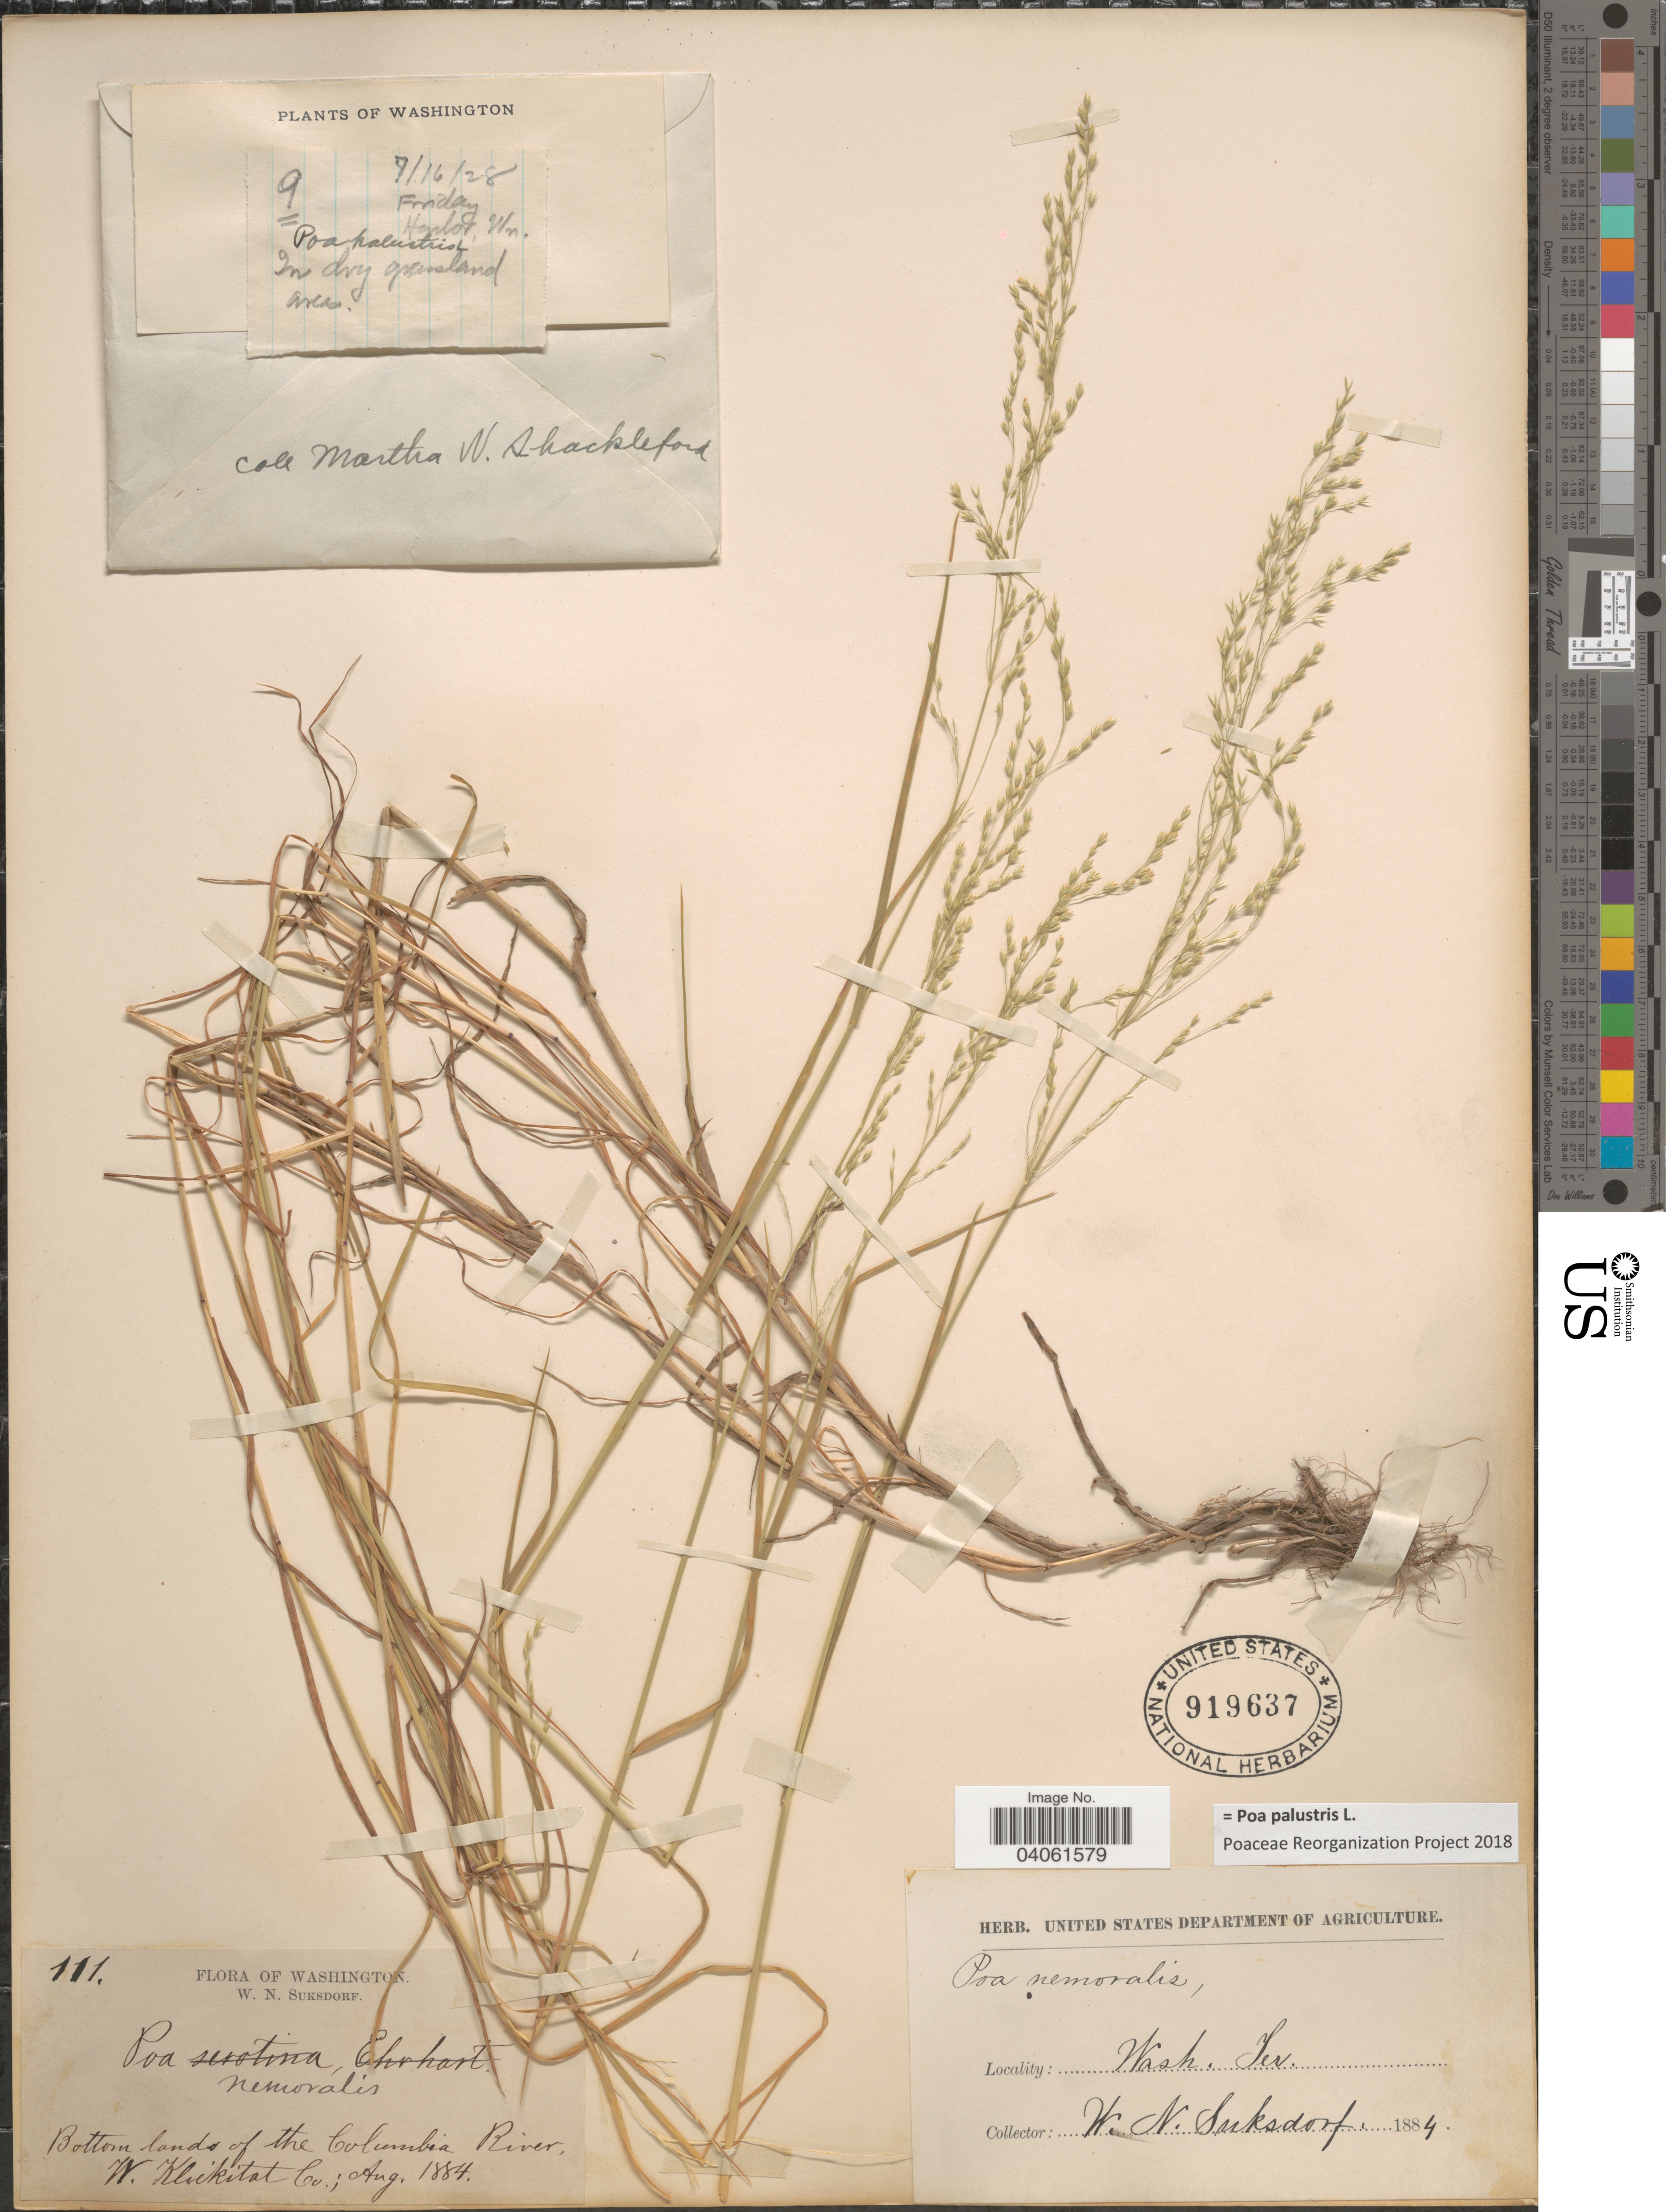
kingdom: Plantae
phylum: Tracheophyta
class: Liliopsida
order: Poales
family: Poaceae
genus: Poa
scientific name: Poa palustris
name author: L.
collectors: W. N. Suksdorf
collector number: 111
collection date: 1884-08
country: United States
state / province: Washington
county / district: Klickitat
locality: Bottom lands of the Columbia River, W. Klickitat Co. Wash. Ter.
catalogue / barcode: US 919637